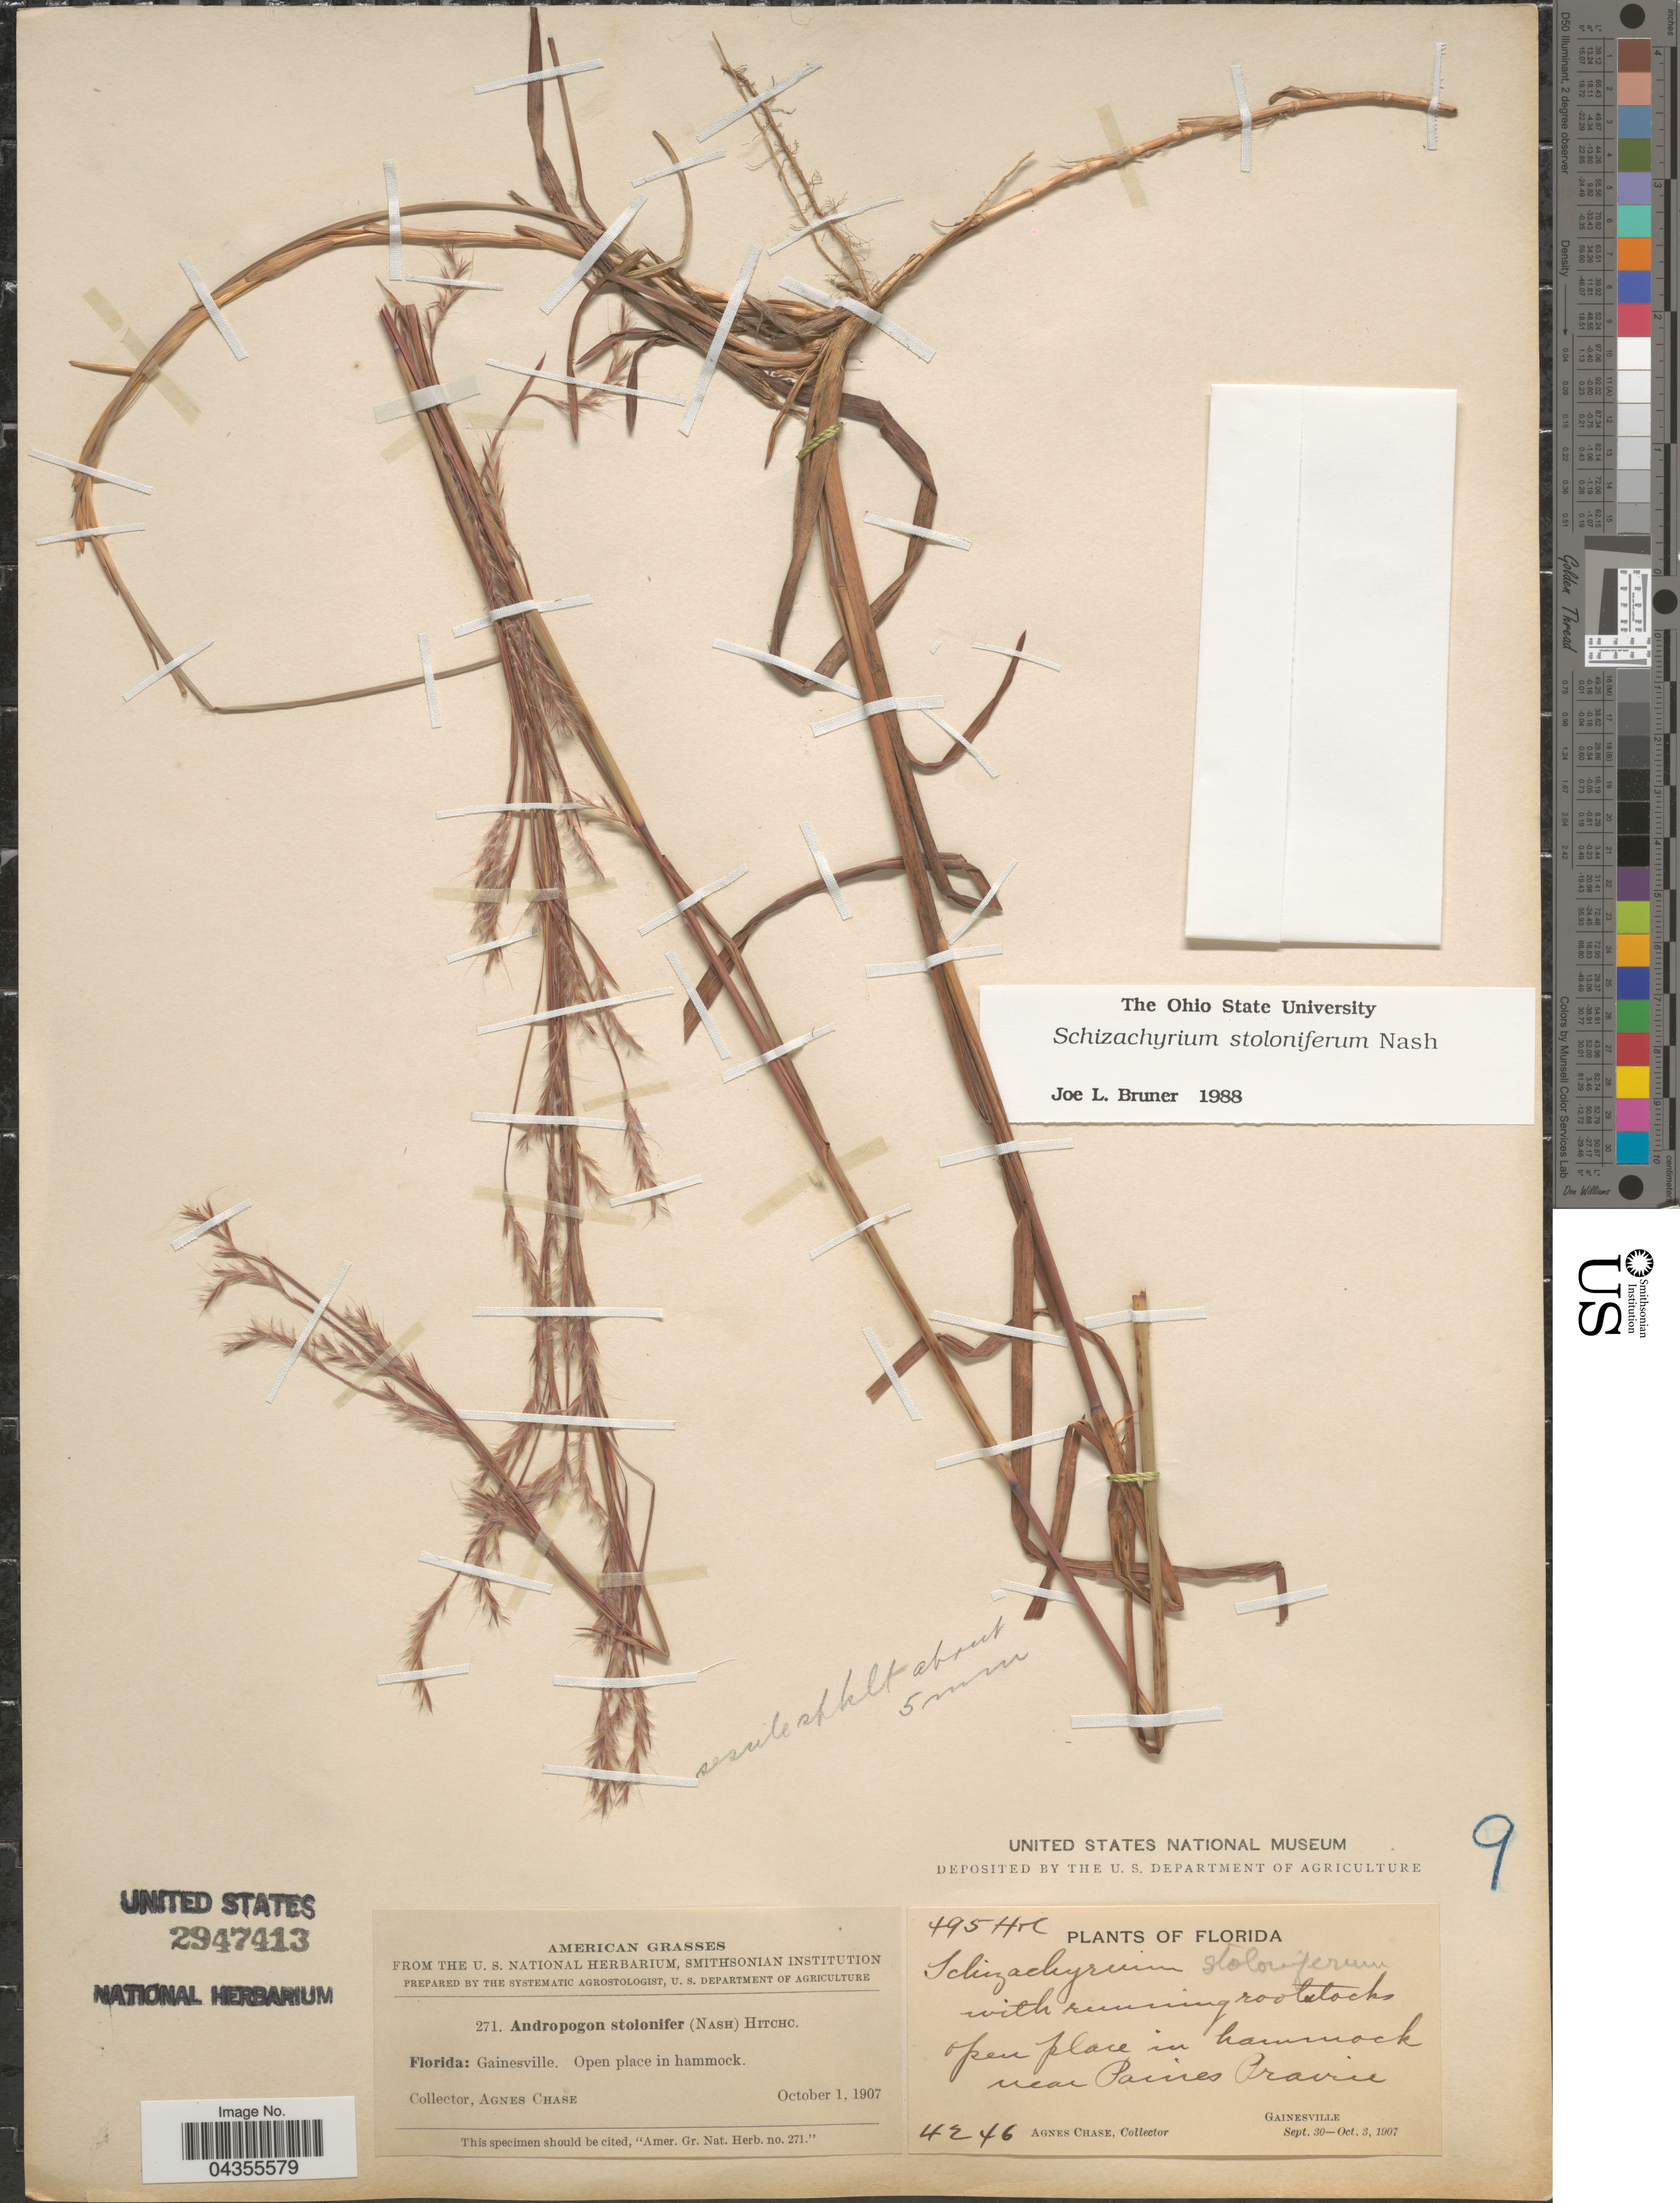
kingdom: Plantae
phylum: Tracheophyta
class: Liliopsida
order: Poales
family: Poaceae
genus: Schizachyrium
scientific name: Schizachyrium scoparium var. stoloniferum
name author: (Nash) Wipff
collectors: A. Chase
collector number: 4246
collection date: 1907-10-01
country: United States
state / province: Florida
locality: Gainesville. Open place in hammock near Paines Prairie.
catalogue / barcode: US 2947413